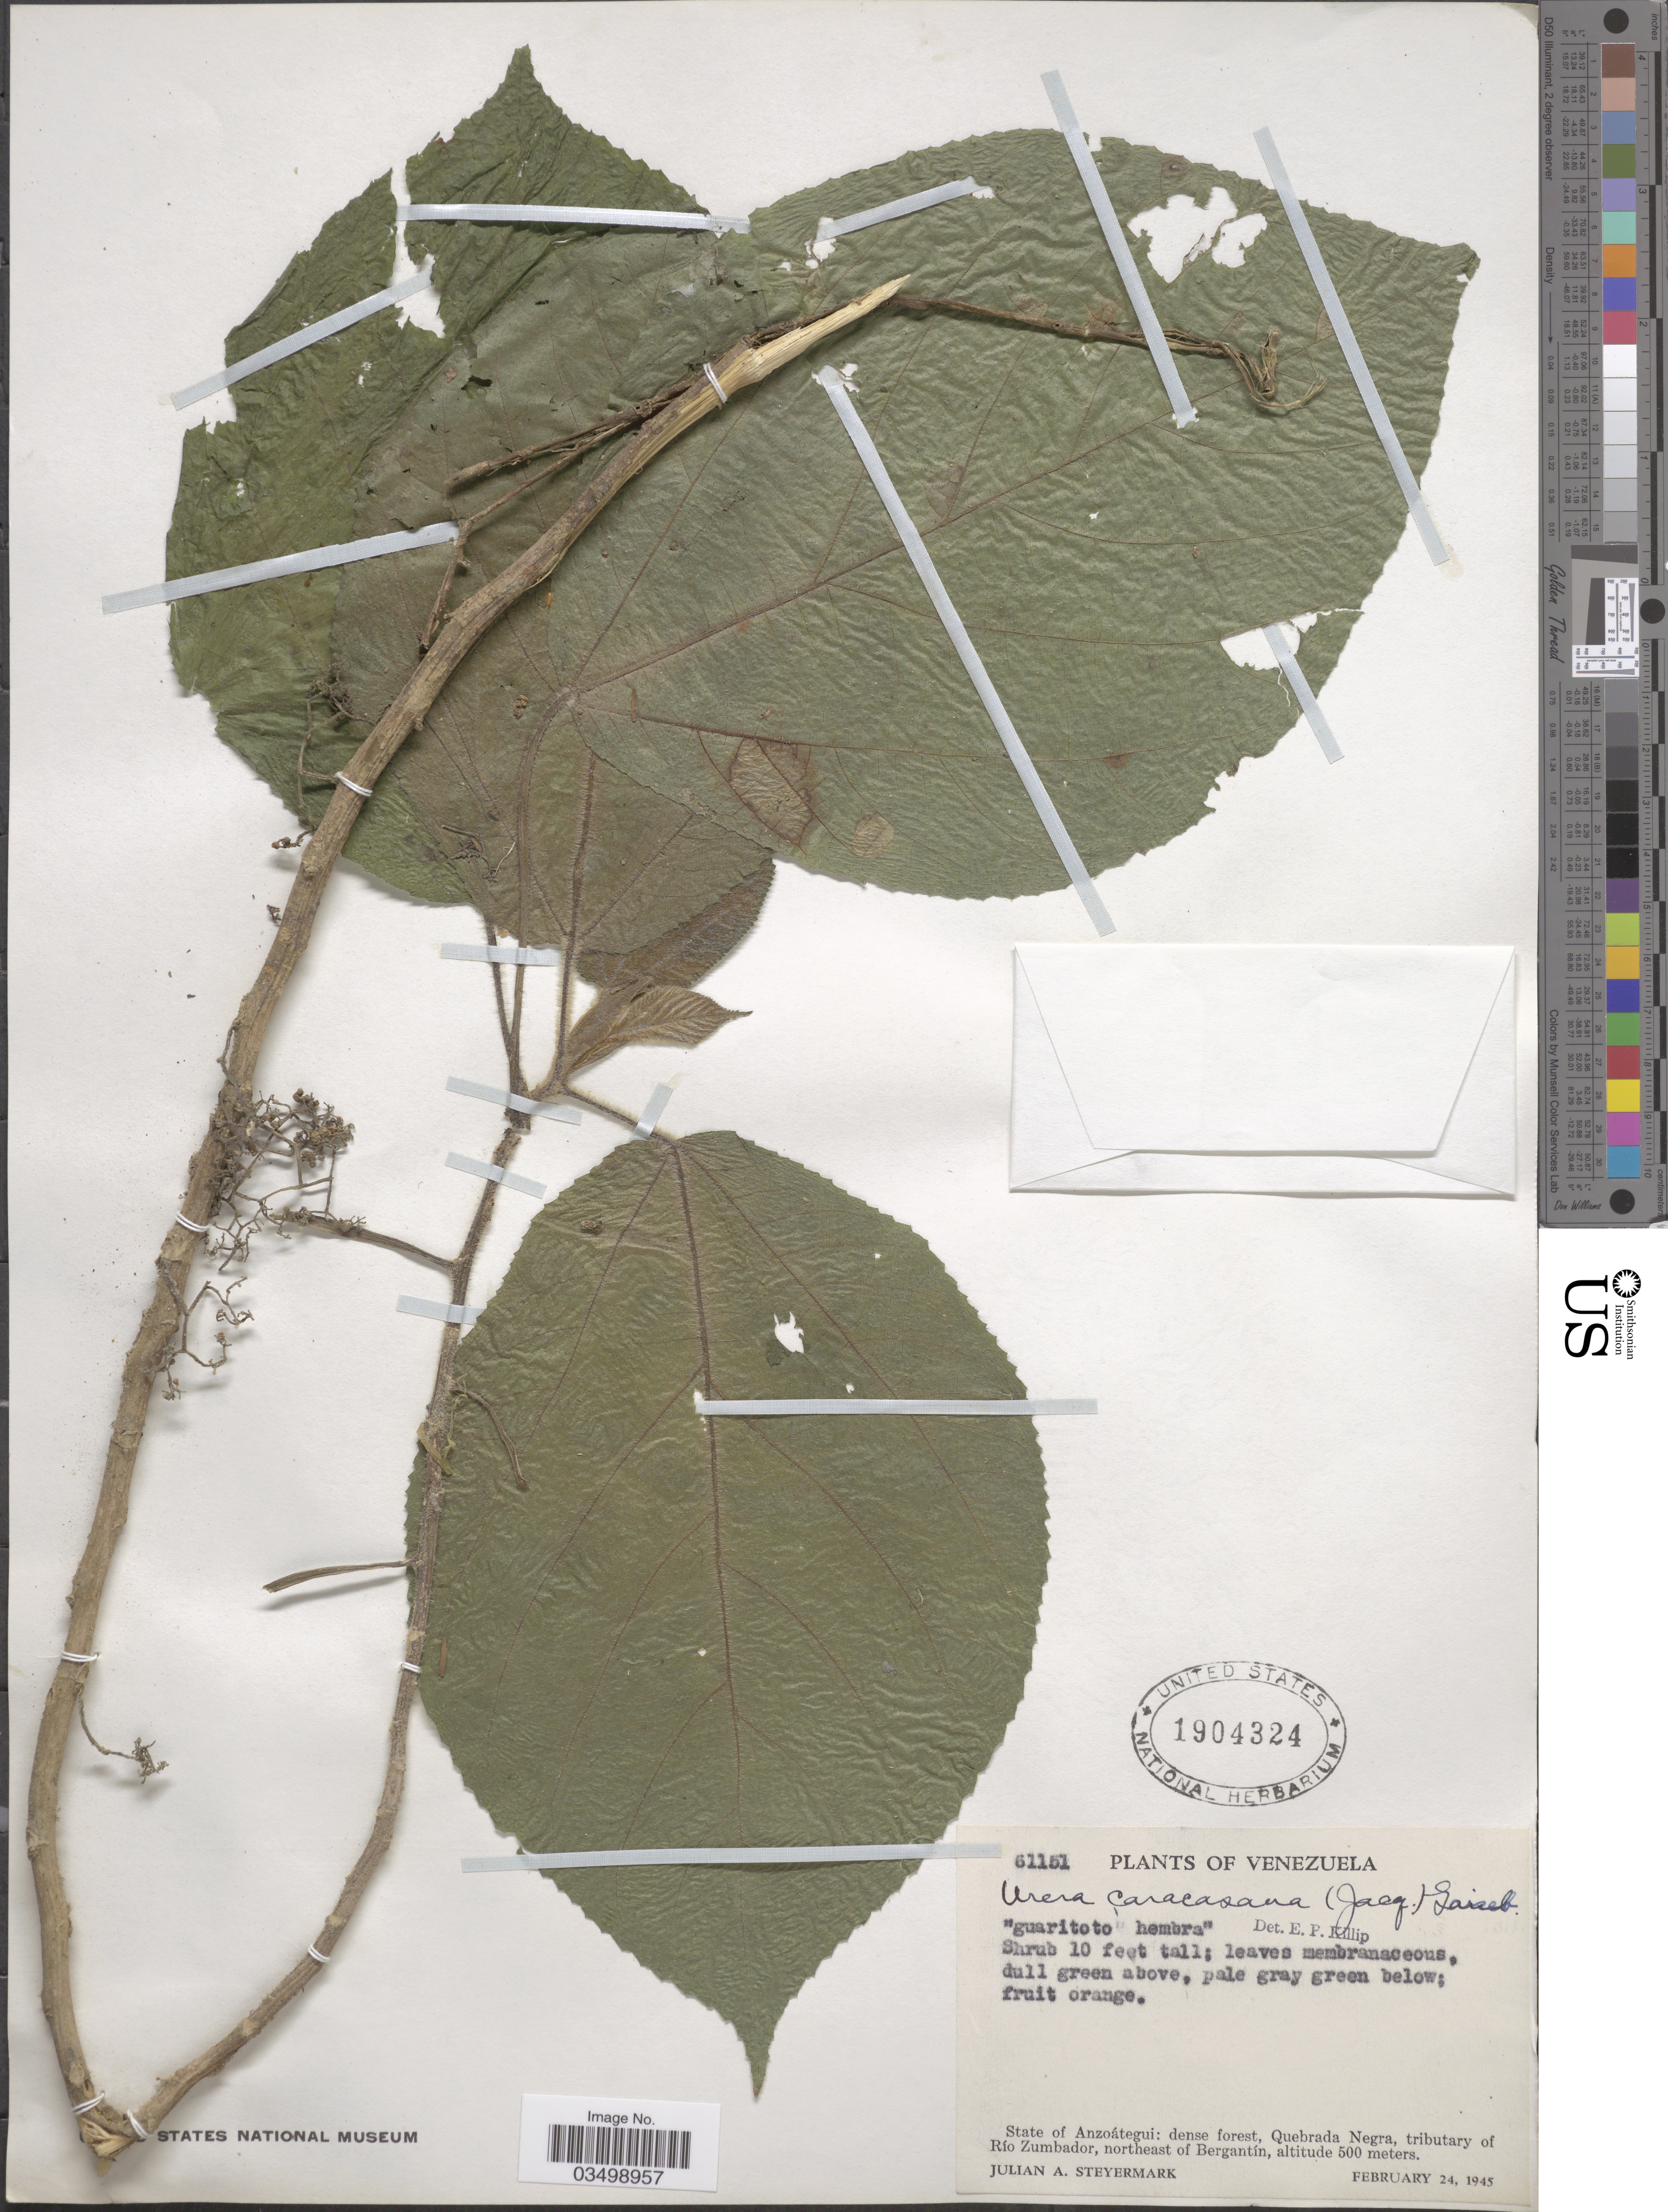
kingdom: Plantae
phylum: Tracheophyta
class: Magnoliopsida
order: Rosales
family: Urticaceae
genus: Urera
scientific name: Urera caracasana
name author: (Jacq.) Gaudich. ex Griseb.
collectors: J. Steyermark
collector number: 61151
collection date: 1945-02-24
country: Venezuela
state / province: Anzoategui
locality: Quebrada Negra, tributary of Río Zumbador, northeast of Bergantín.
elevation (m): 500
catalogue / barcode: US 1904324